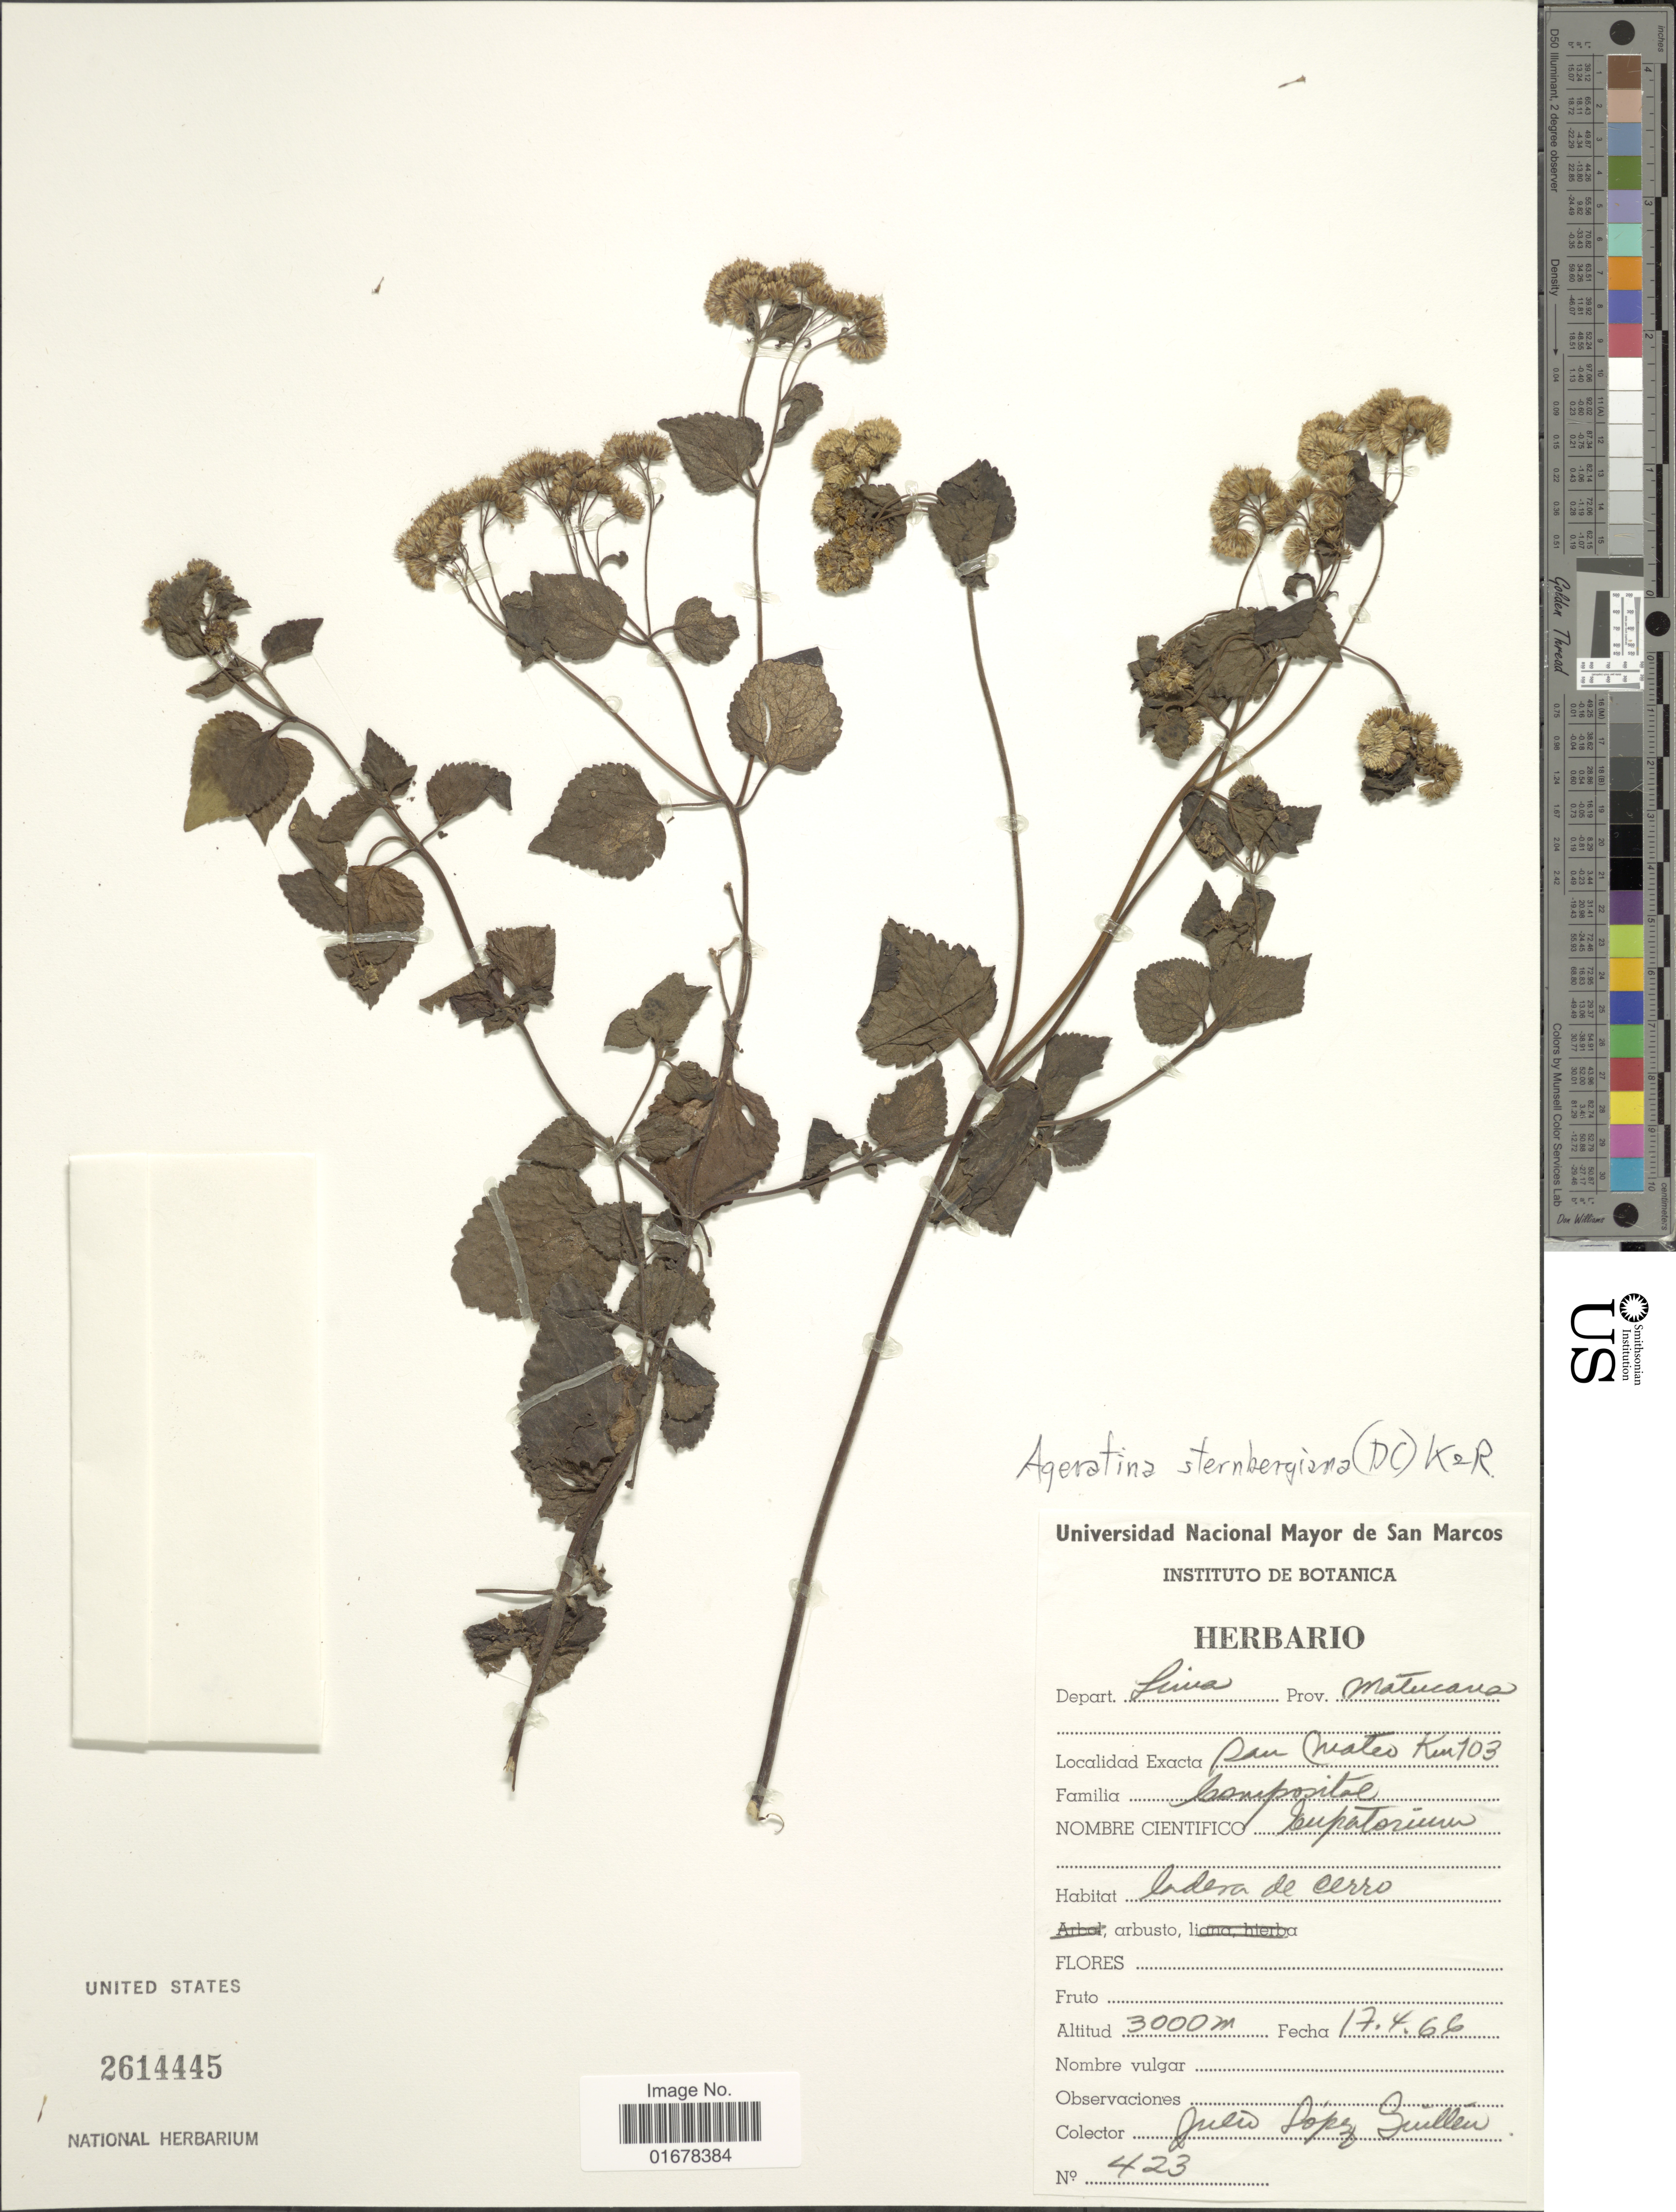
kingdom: Plantae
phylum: Tracheophyta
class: Magnoliopsida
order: Asterales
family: Asteraceae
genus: Ageratina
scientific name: Ageratina sternbergiana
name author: (DC.) R.M. King & H. Rob.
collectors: J. López Guillén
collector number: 423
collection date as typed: Transcribed d/m/y: 17/4/66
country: Peru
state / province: Lima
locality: Depart. Lima, Prov. Matucana, San Mateo, Km 103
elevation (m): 3000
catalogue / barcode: US 2614445